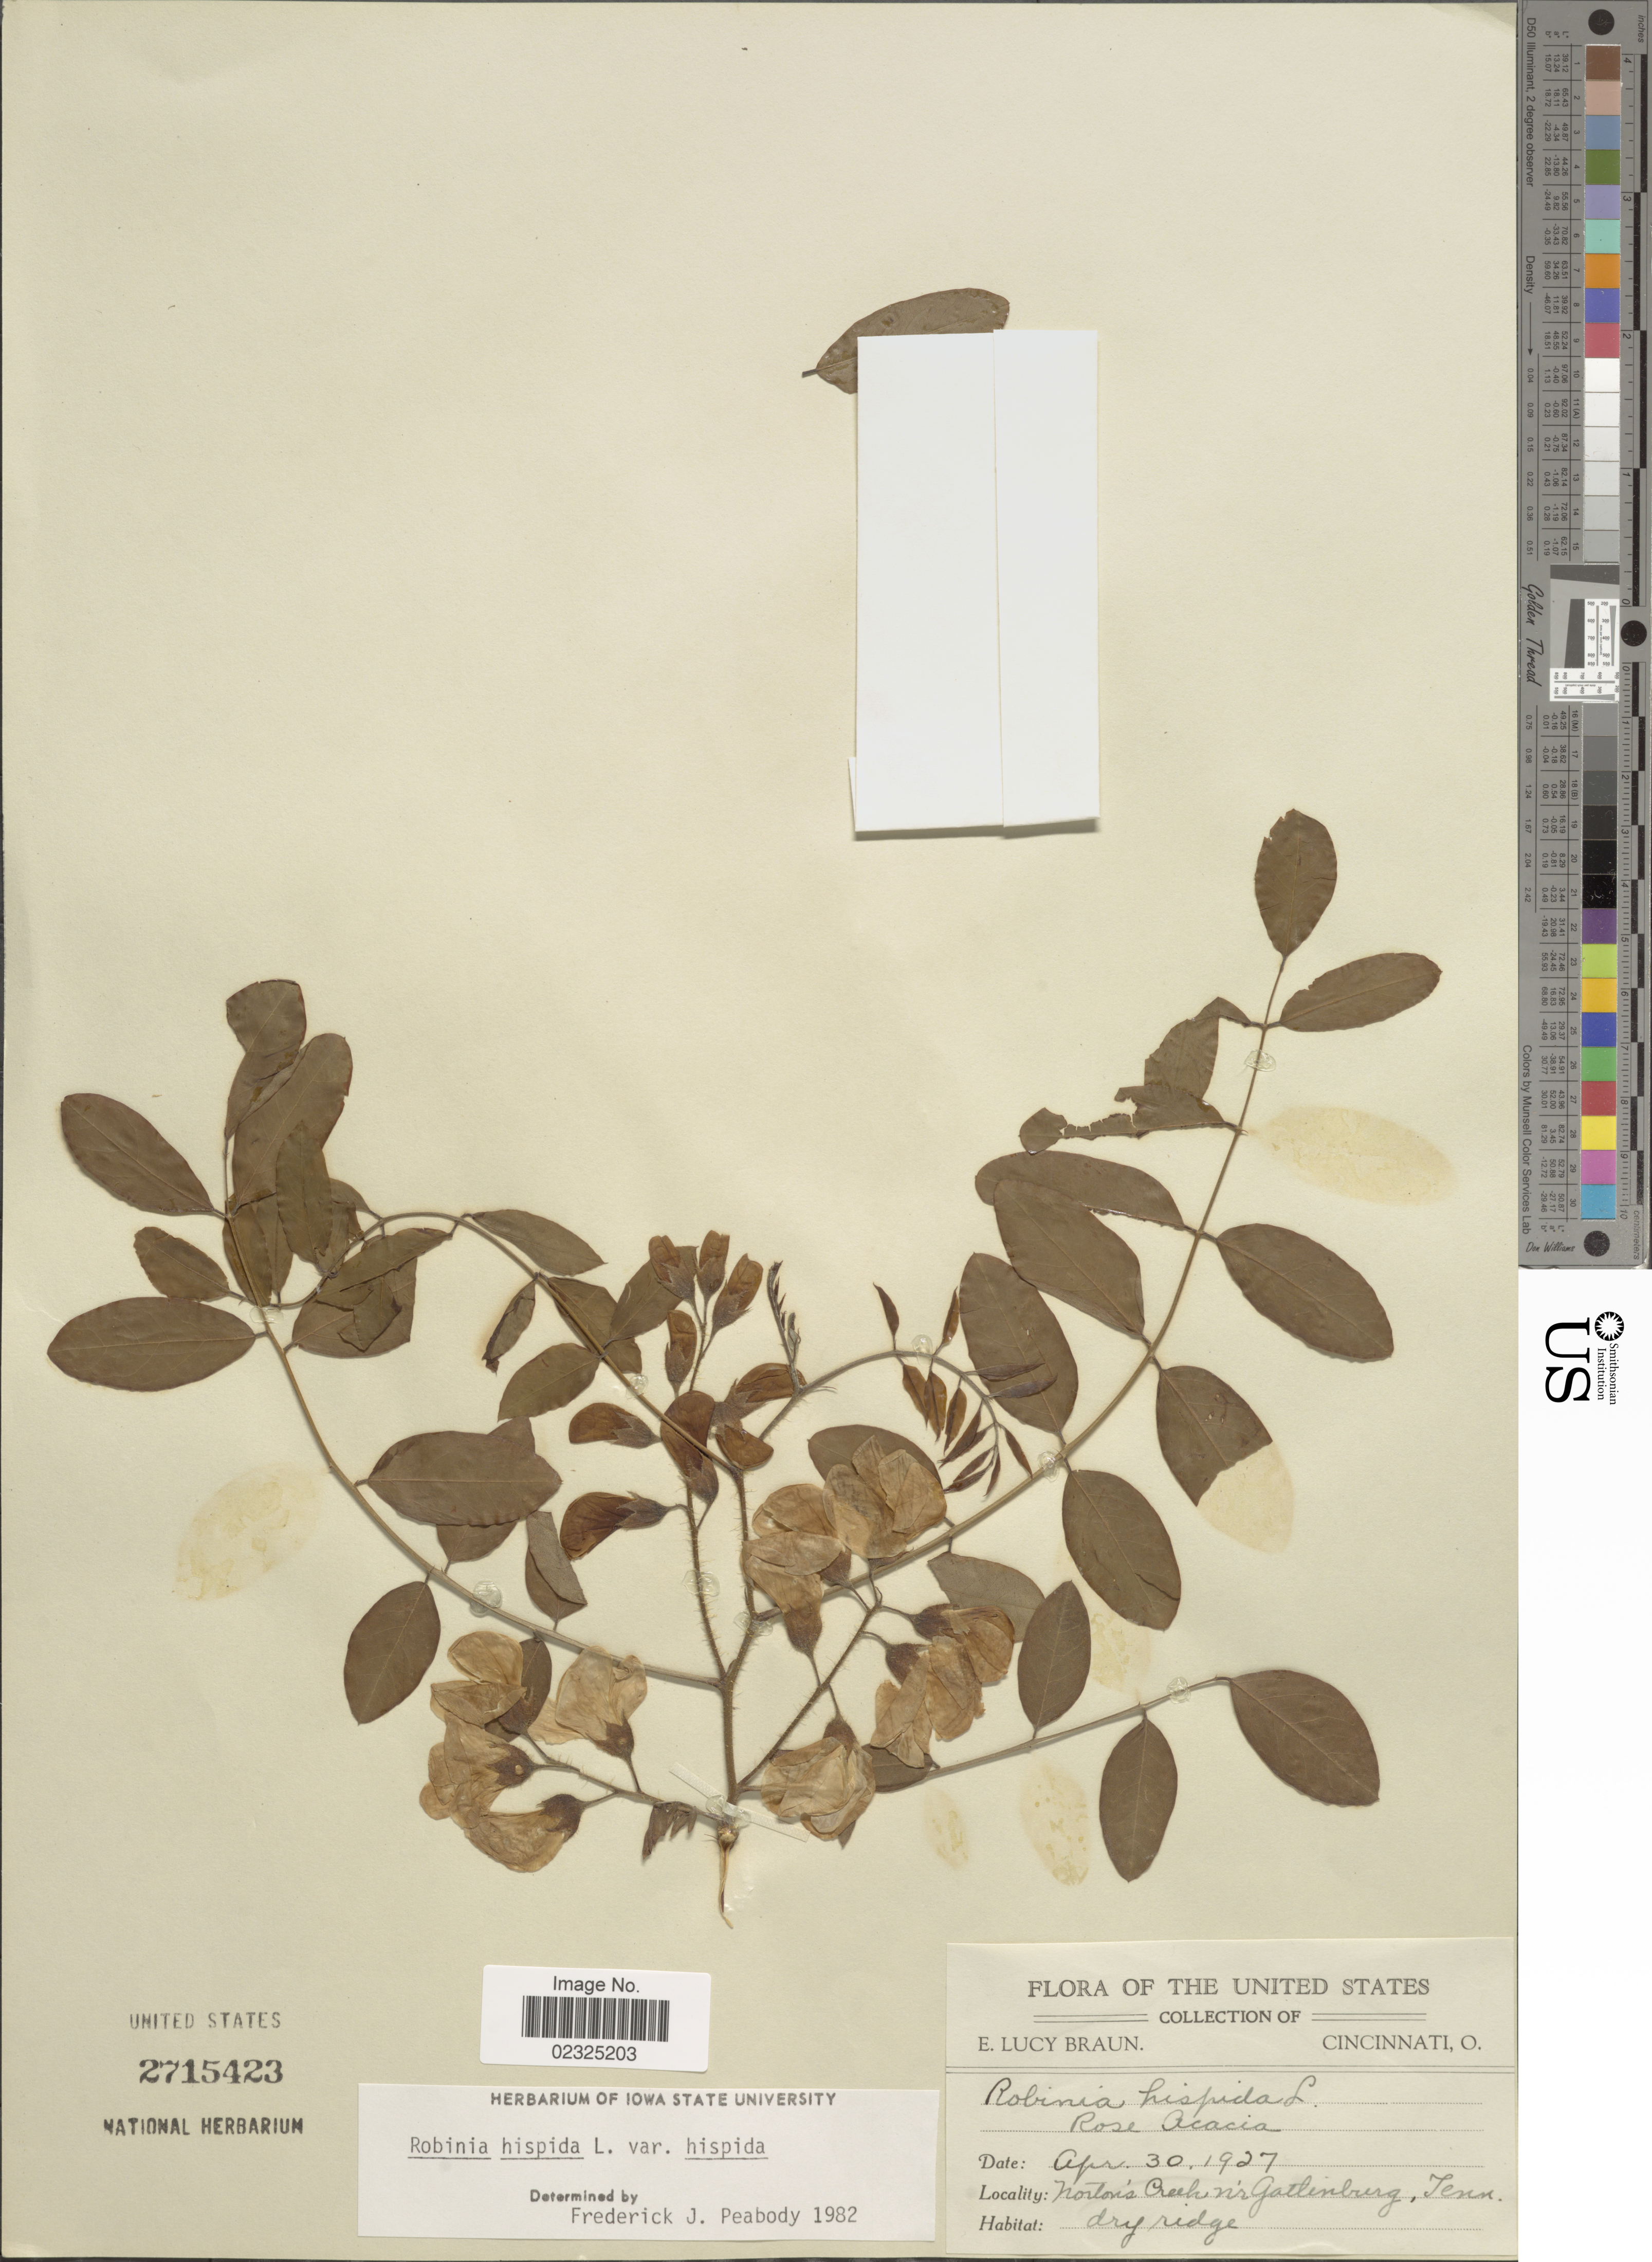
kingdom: Plantae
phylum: Tracheophyta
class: Magnoliopsida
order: Fabales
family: Fabaceae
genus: Robinia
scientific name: Robinia hispida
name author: L.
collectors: E. L. Braun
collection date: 1927-04-30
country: United States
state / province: Tennessee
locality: Norton's Creek nr Gattinberg, dry ridge.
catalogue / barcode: US 2715423